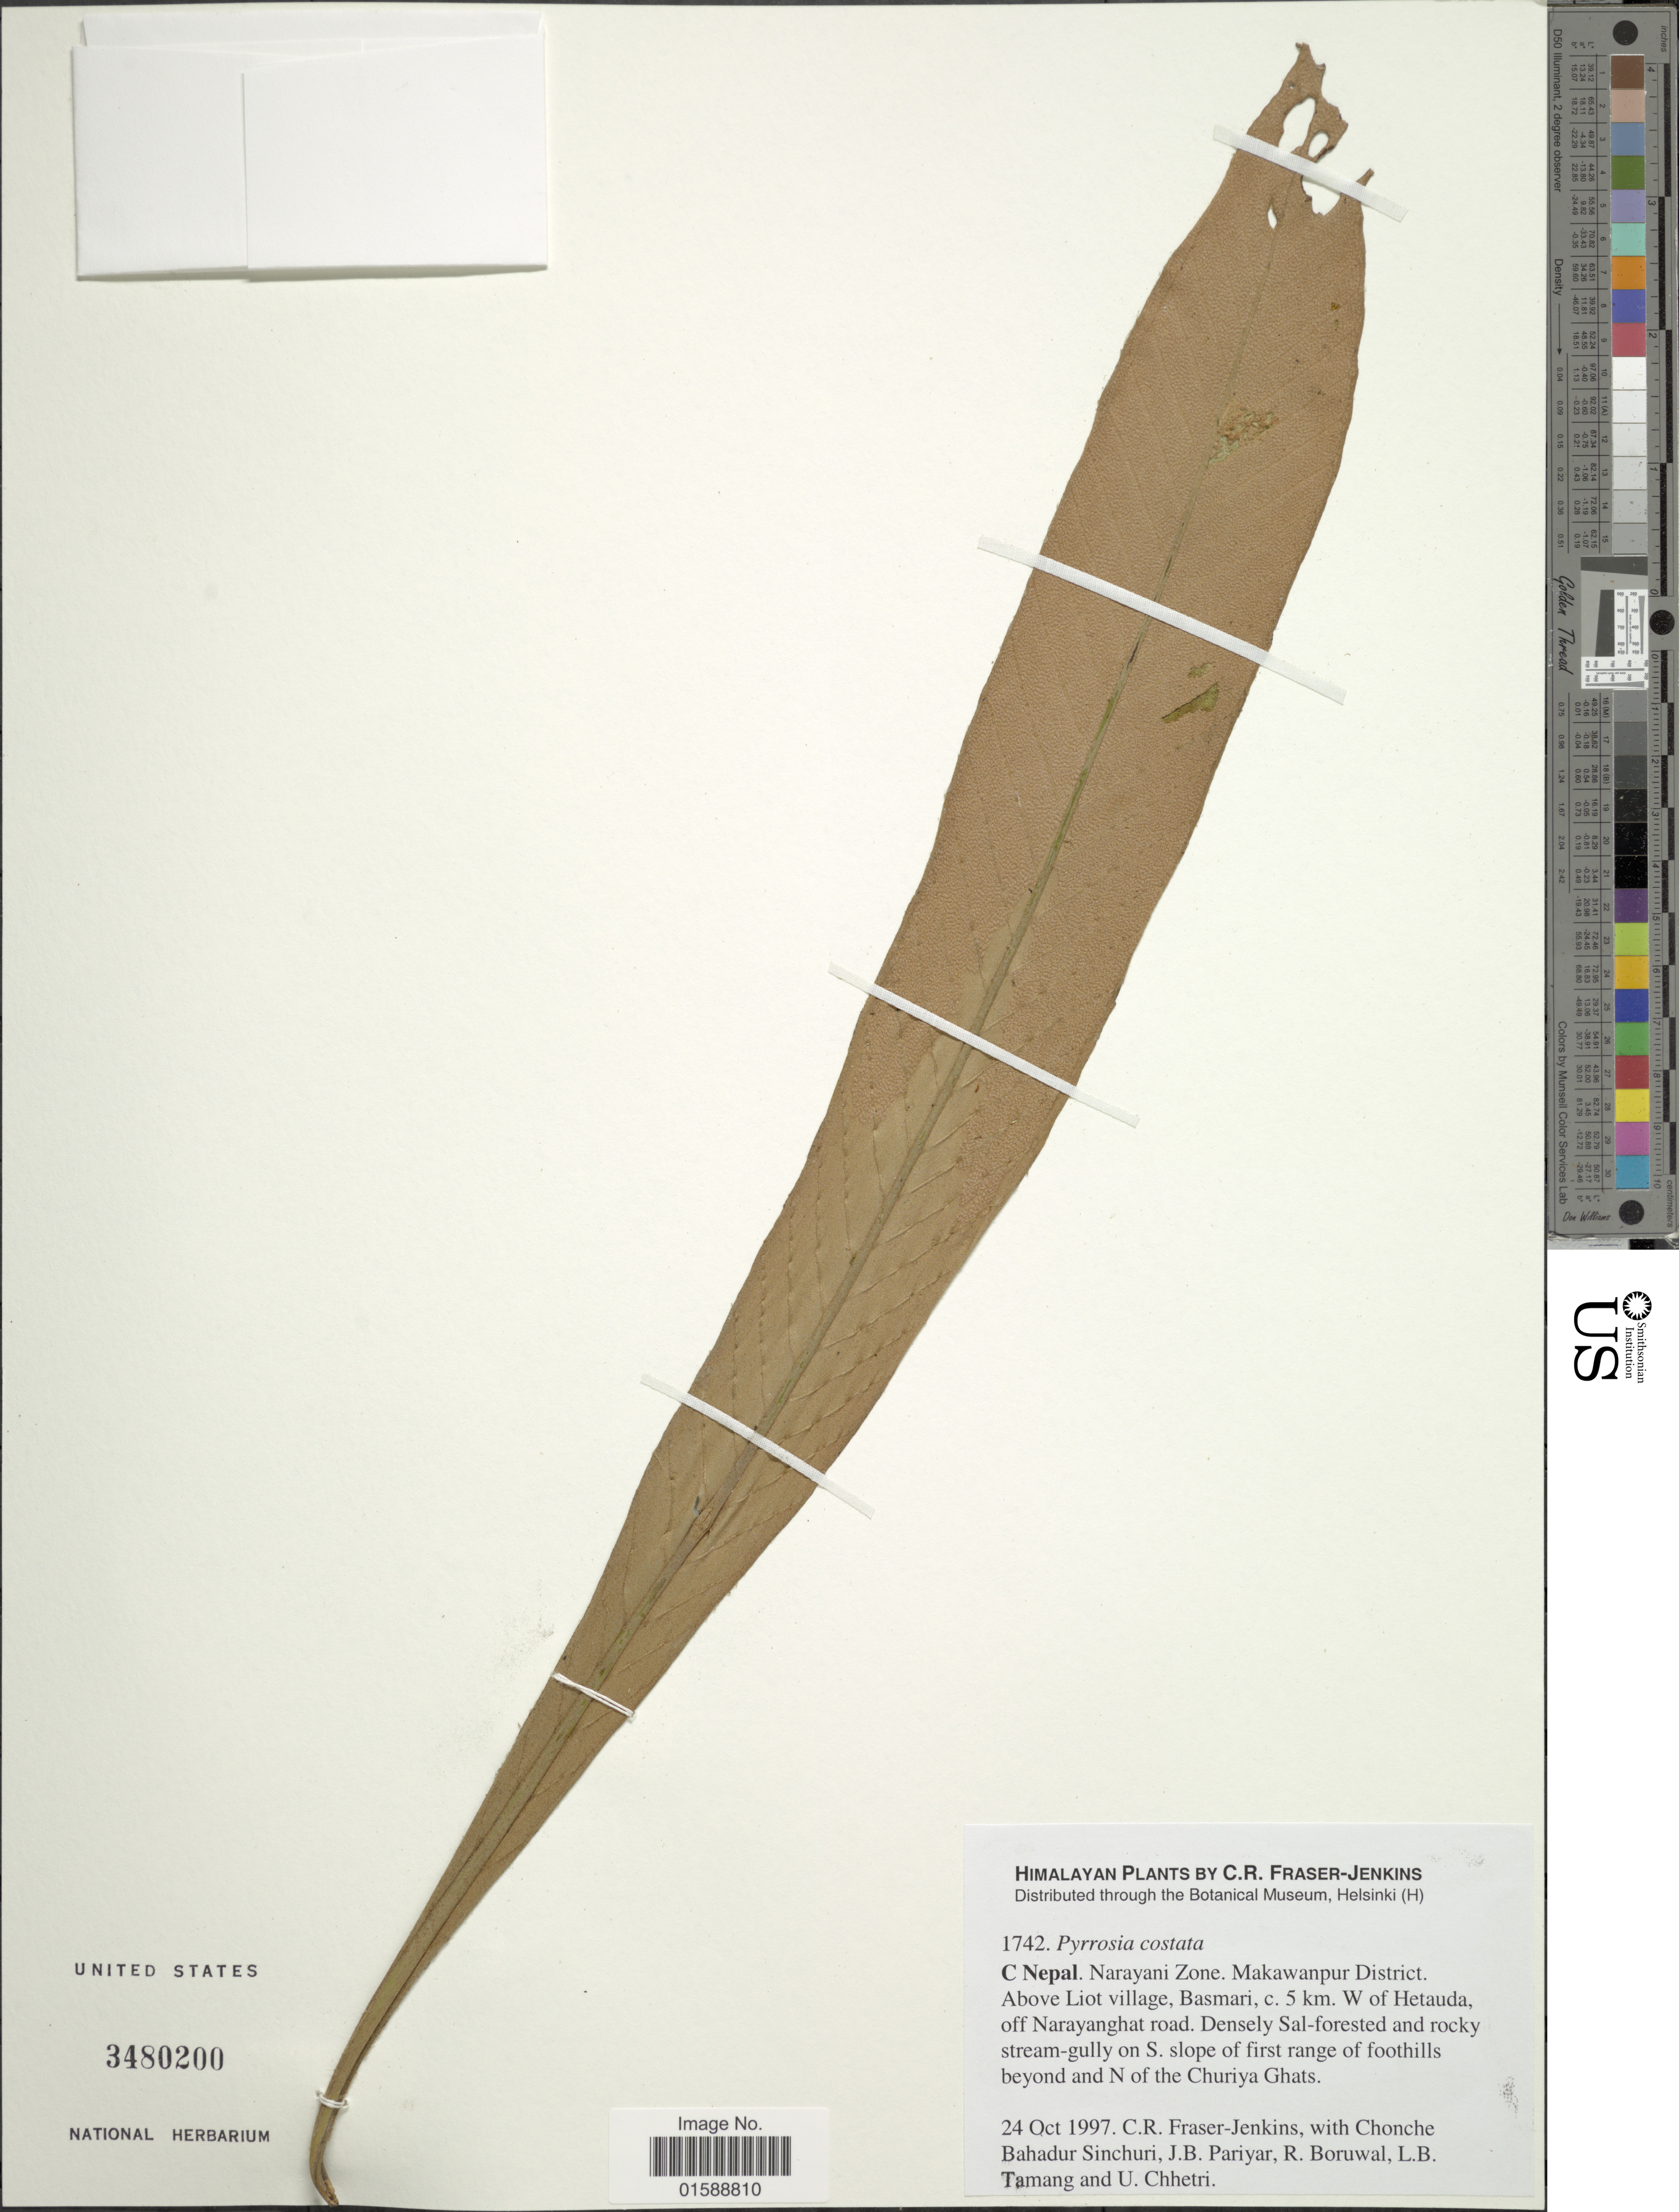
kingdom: Plantae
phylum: Tracheophyta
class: Polypodiopsida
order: Polypodiales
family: Polypodiaceae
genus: Pyrrosia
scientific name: Pyrrosia costata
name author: (Wall. ex C. Presl) Tagawa & K. Iwats.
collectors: C. R. Fraser-Jenkins, C. Sinchuri, J. Pariyar, R. Boruwal & et al.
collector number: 1742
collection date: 1997-10-24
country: Nepal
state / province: Narayani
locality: Himalayan. C. Nepal. Makawanpur District. Above Liot village, Basmari, c. 5 km. W of Hetauda, off Narayanghat road. Densely Sal-forested and rocky stream-gully on S. slope of first range of foothills beyond and N of the Churiya Ghats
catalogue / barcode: US 3480200